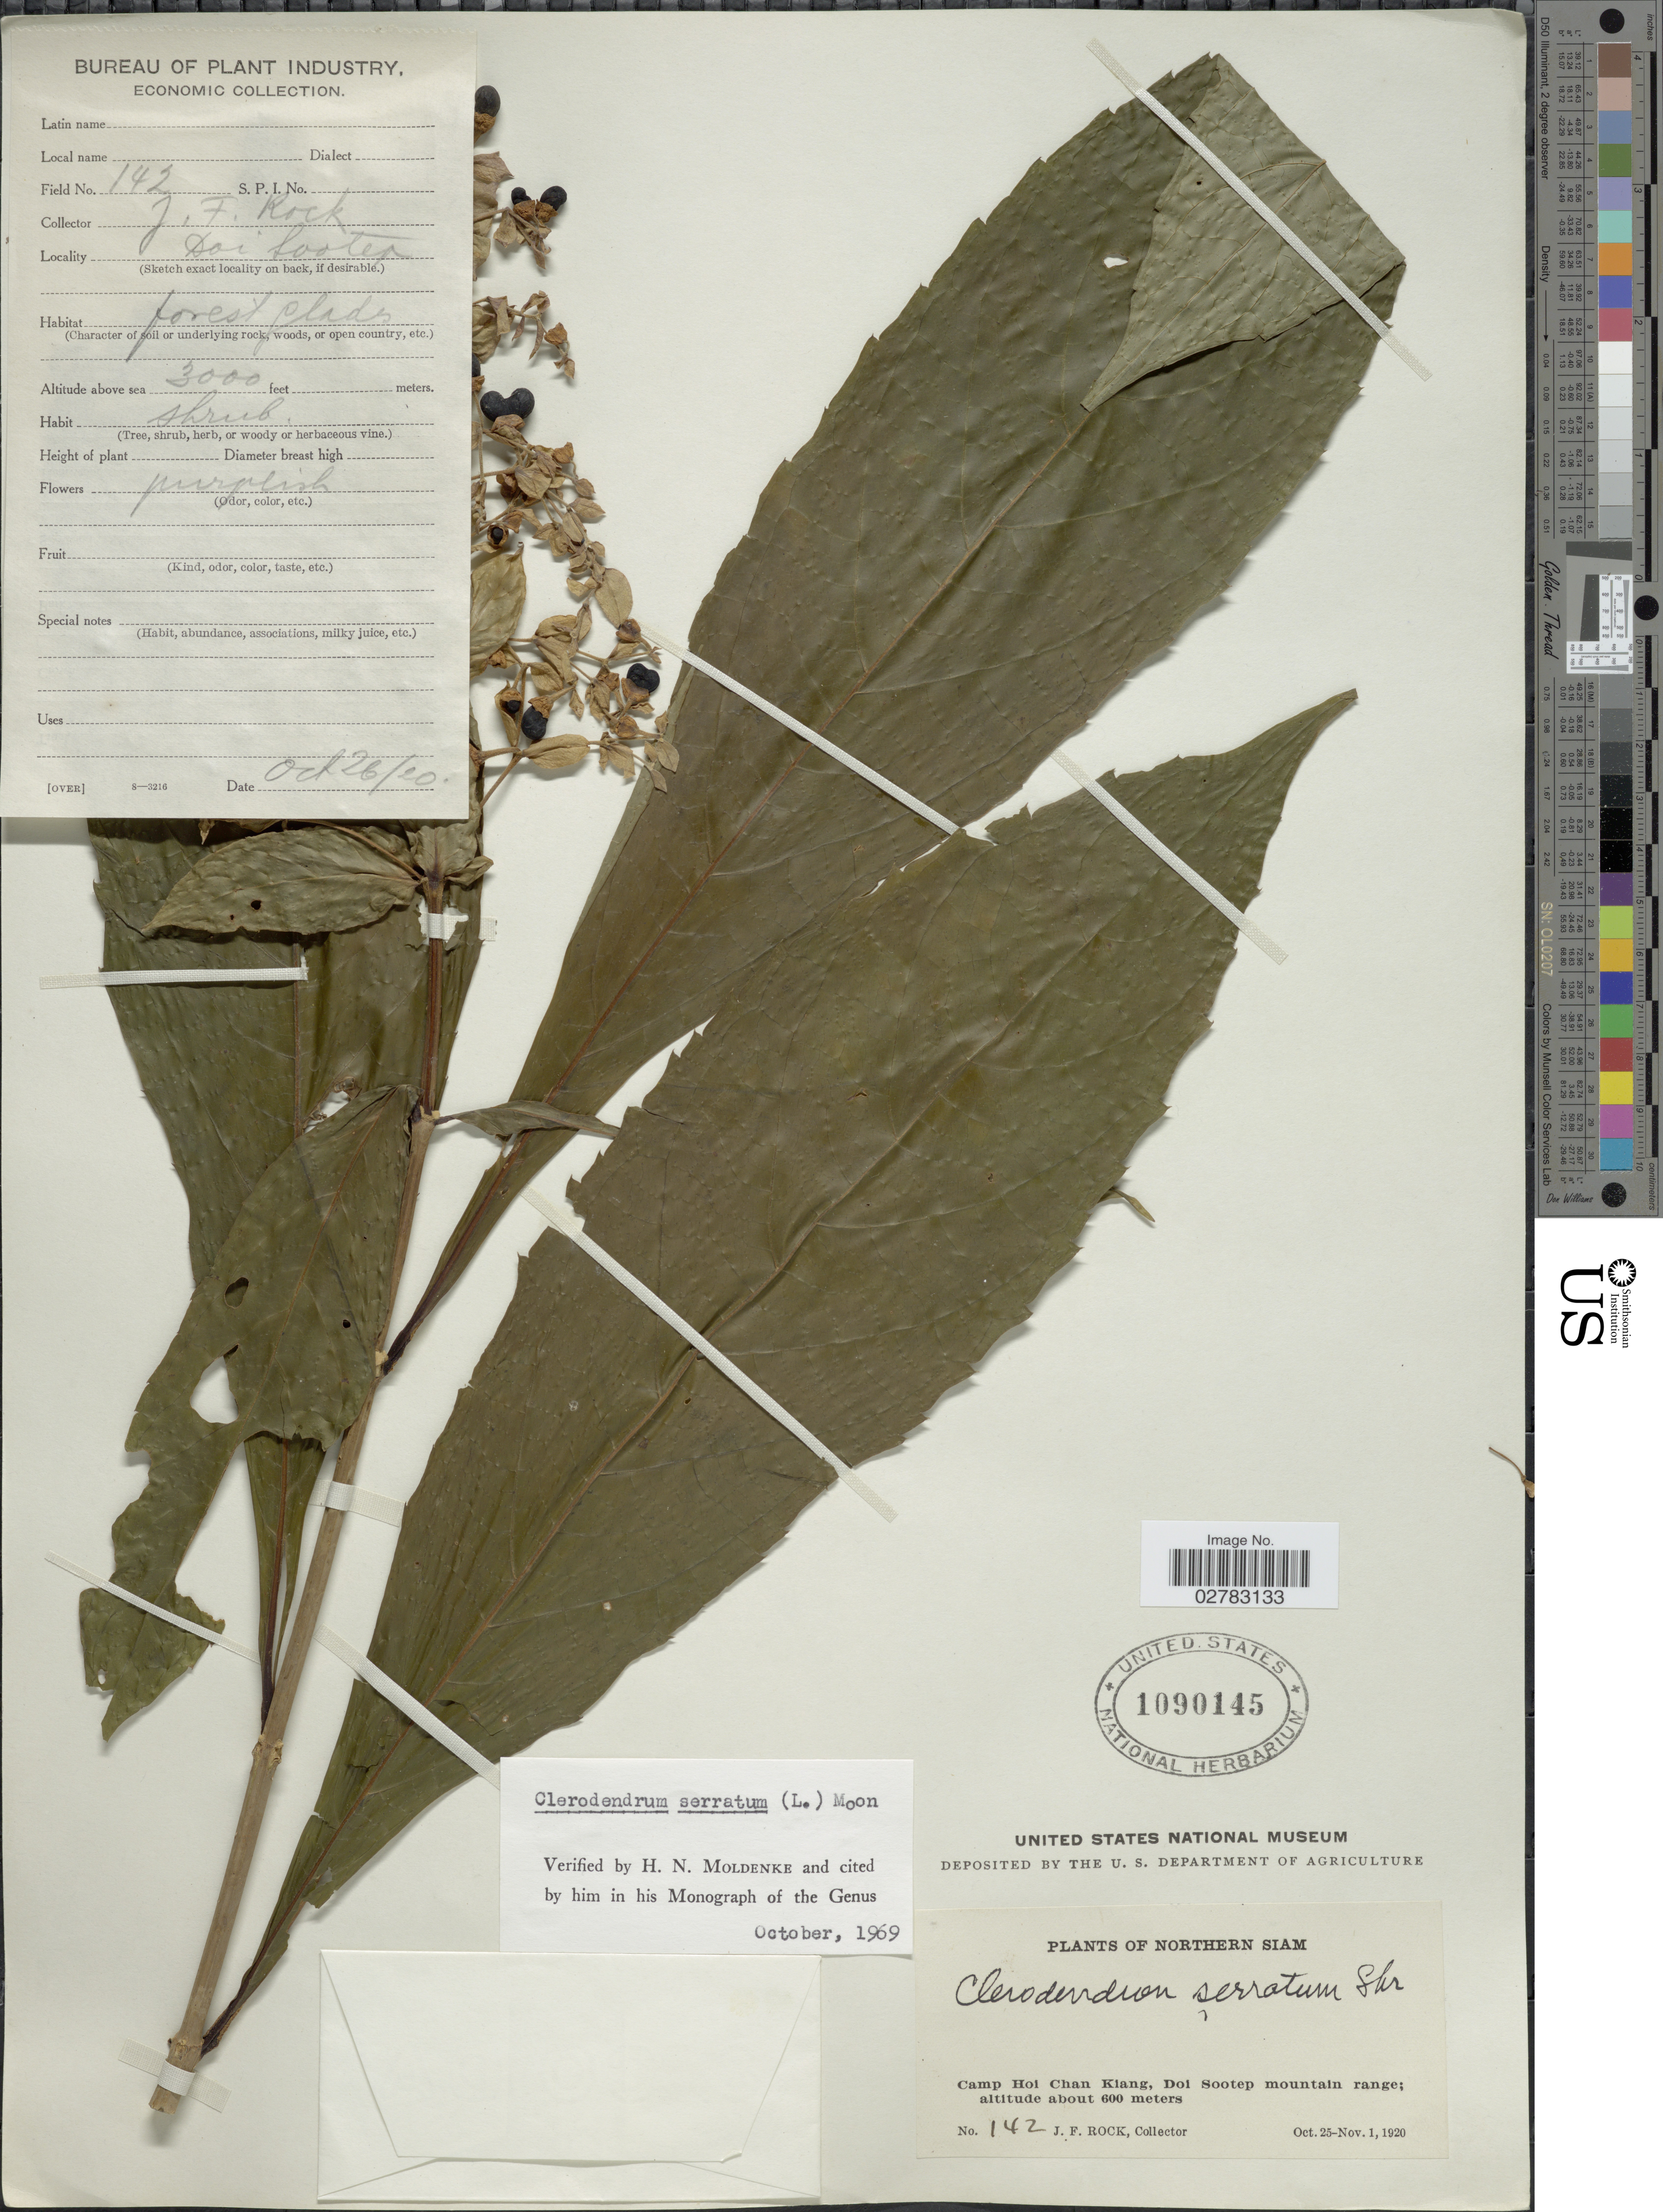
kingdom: Plantae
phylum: Tracheophyta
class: Magnoliopsida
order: Lamiales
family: Lamiaceae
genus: Clerodendrum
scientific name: Clerodendrum serratum var. serratum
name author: (L.) Moon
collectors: J. Rock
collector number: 142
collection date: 1920-10-26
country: Thailand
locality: Northern Siam. Camp Hoi Chan Kiang, Doi Sootep mountain range.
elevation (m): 600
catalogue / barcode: US 1090145